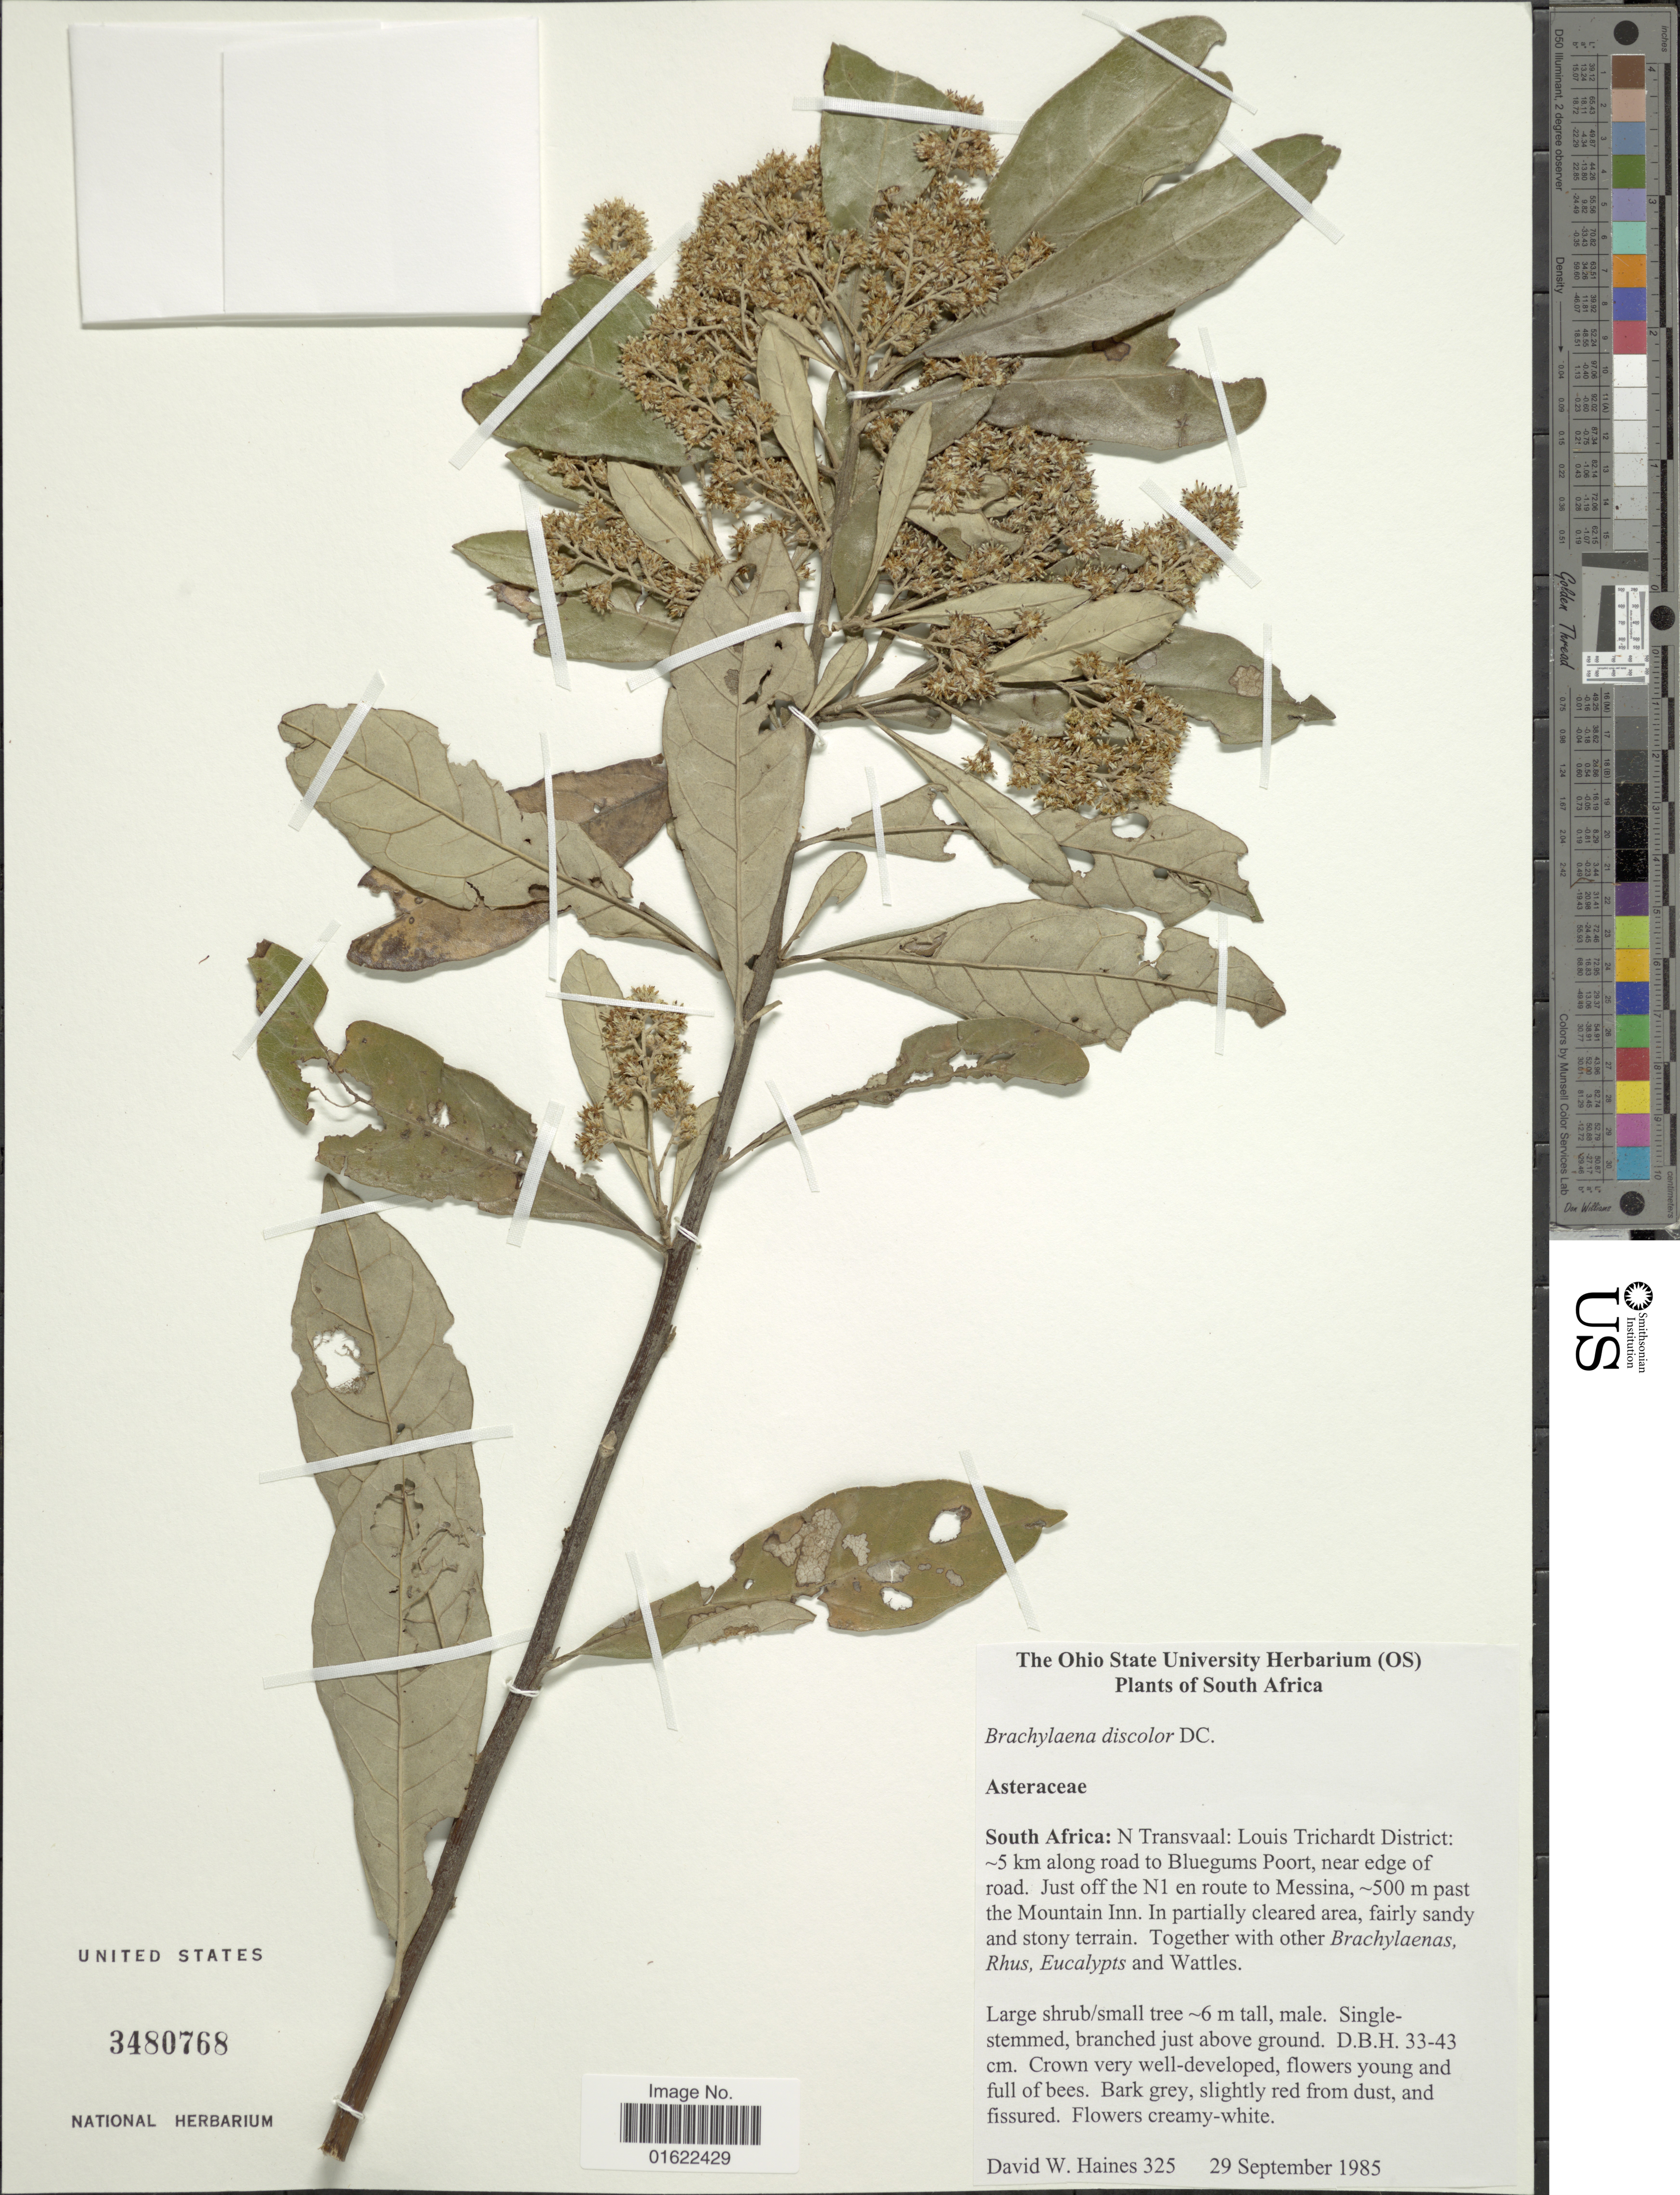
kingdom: Plantae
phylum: Tracheophyta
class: Magnoliopsida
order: Asterales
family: Asteraceae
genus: Brachylaena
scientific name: Brachylaena discolor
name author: DC.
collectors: D. Haines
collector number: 325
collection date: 1985-09-29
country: South Africa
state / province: Limpopo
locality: N Transvaal: Louis Trichardt District: 5 km along road to Bluegums Poort, near edge of road. Just off the N1 en route to Messina, :500 m past the Mountain Inn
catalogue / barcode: US 3480768